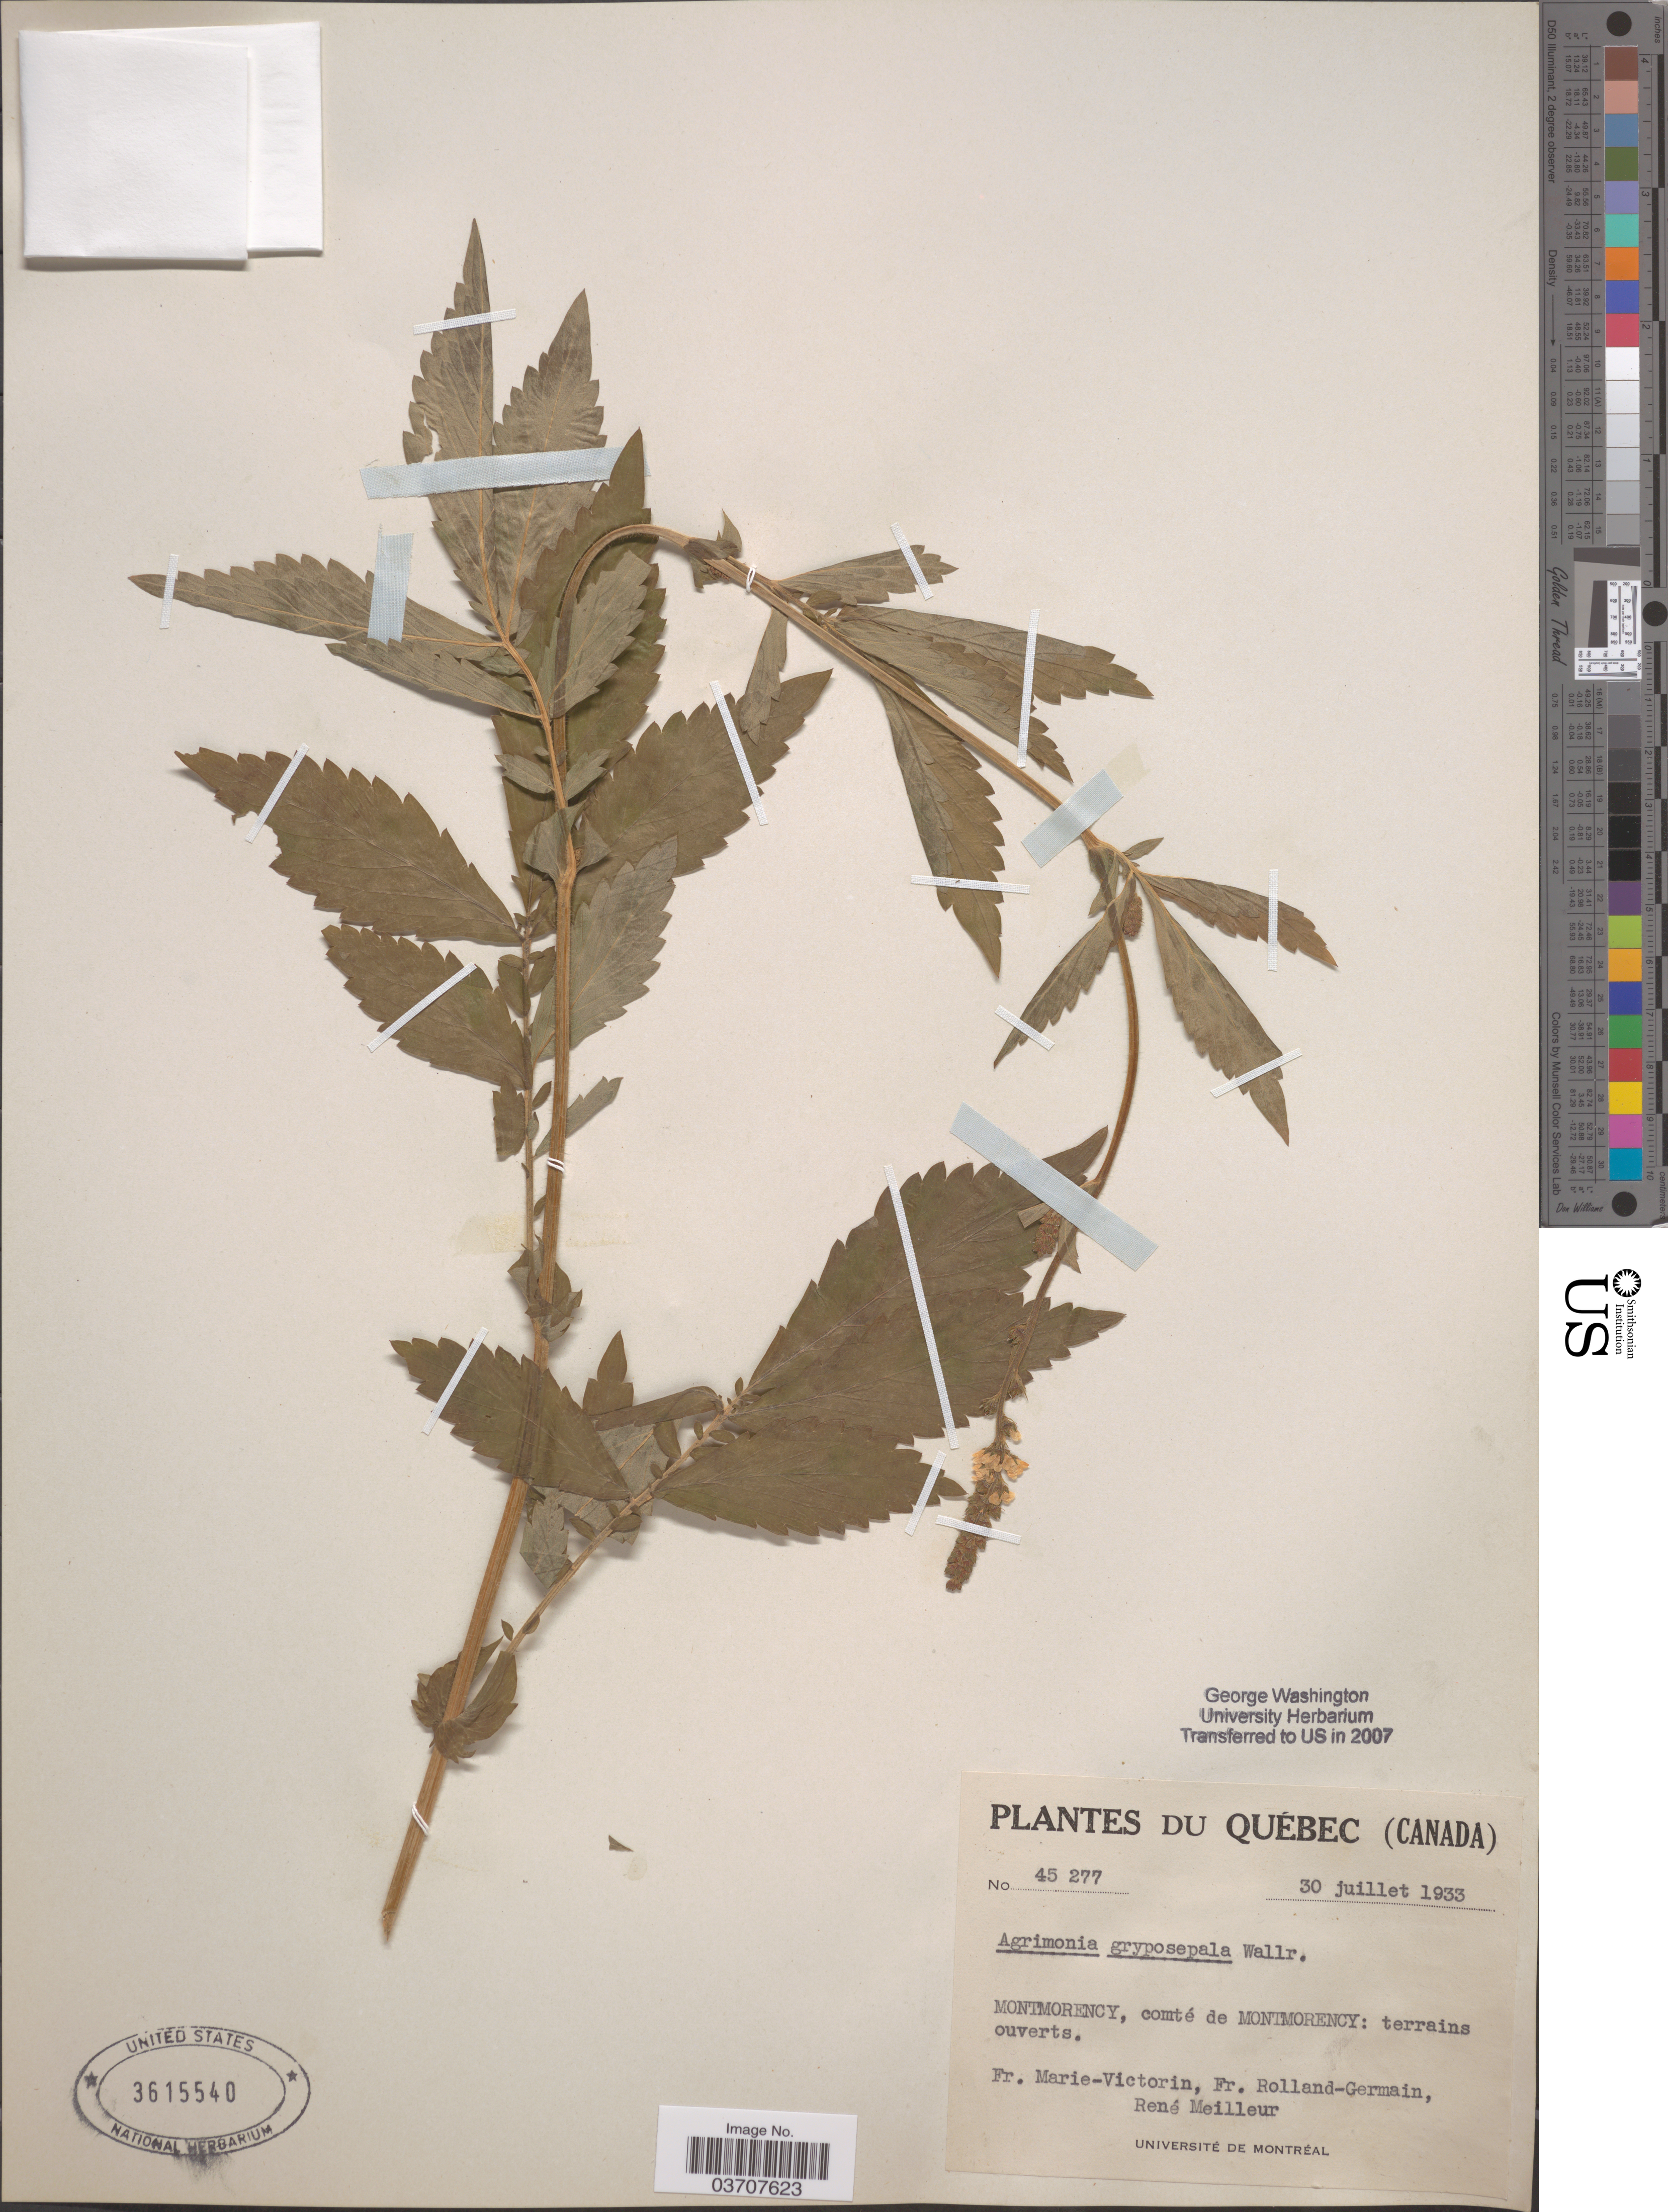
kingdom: Plantae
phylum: Tracheophyta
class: Magnoliopsida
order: Rosales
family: Rosaceae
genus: Agrimonia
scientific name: Agrimonia gryposepala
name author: Wallr.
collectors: F. Marie-Victorin, Rolland-Germain & R. Meilleur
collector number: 45277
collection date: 1933-07-30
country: Canada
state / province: Quebec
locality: Montmorency, comté de Montmorency: terrains ouverts.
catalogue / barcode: US 3615540